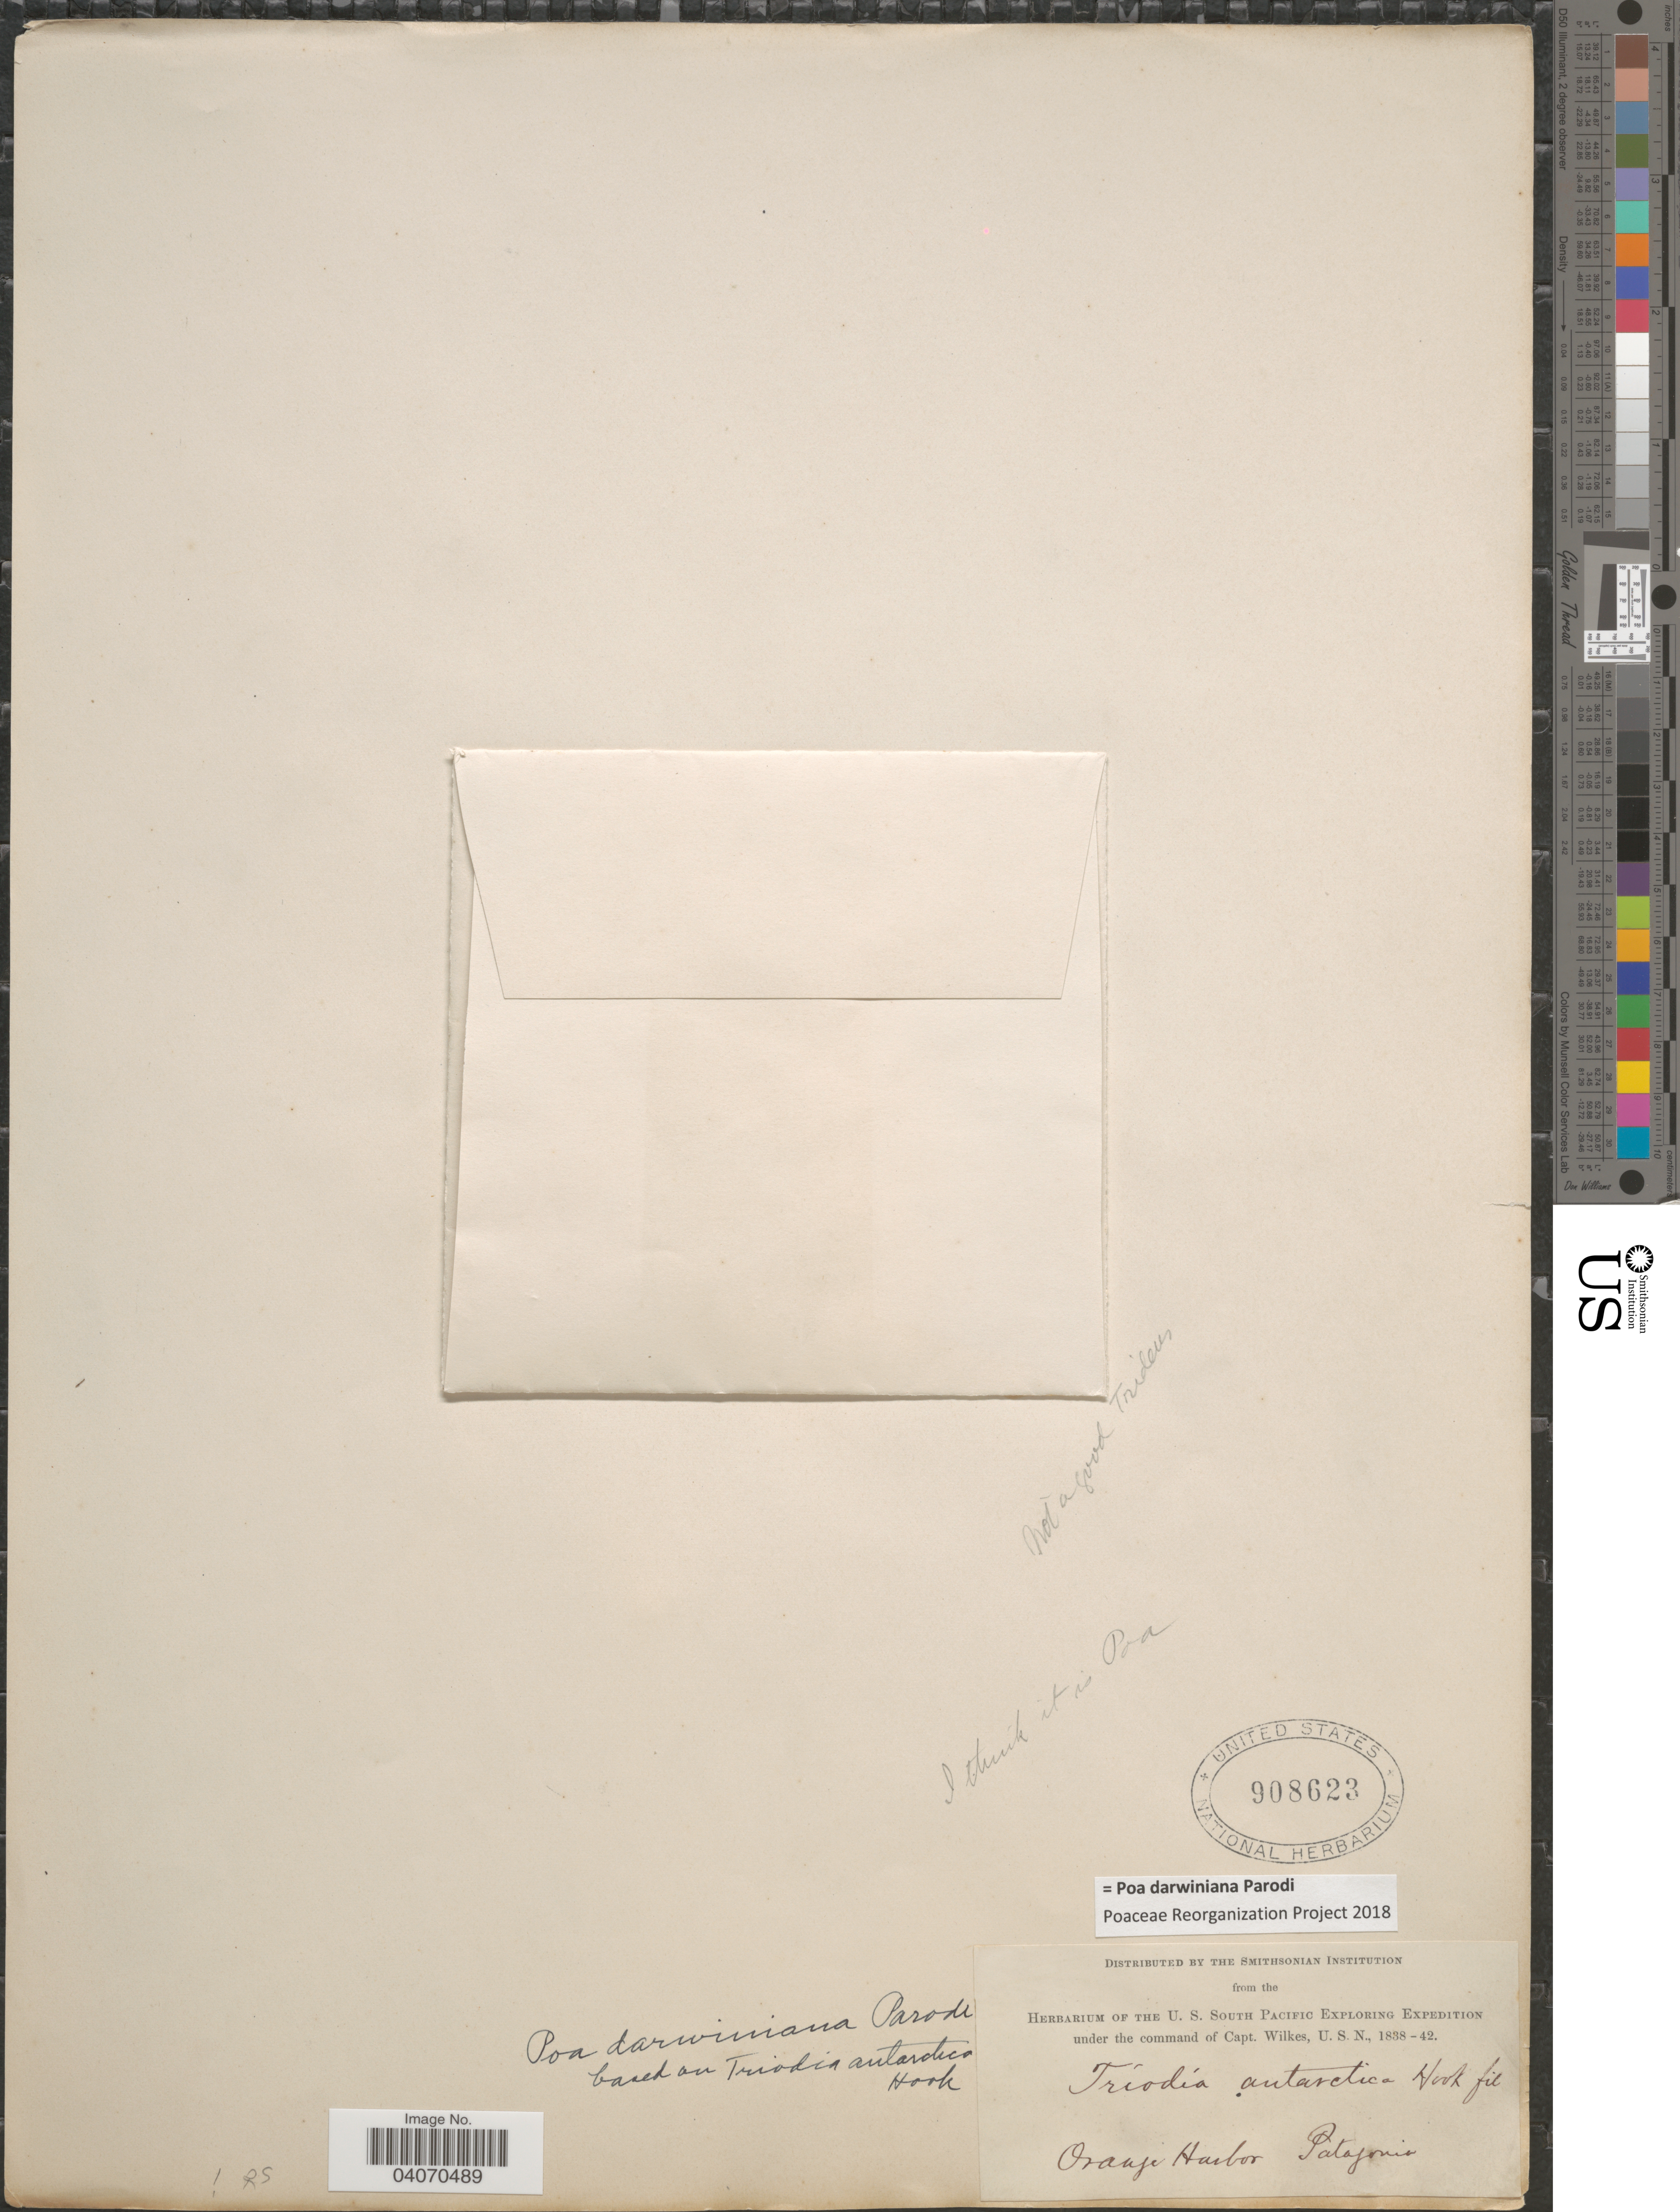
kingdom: Plantae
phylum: Tracheophyta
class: Liliopsida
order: Poales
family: Poaceae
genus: Poa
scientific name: Poa darwiniana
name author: Parodi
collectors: Wilkes Explor. Exped.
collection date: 1838/1842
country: Chile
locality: Herbarium of the U. S. South Pacific Exploring Expedition. Orange Harbor Patagonia.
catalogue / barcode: US 908623